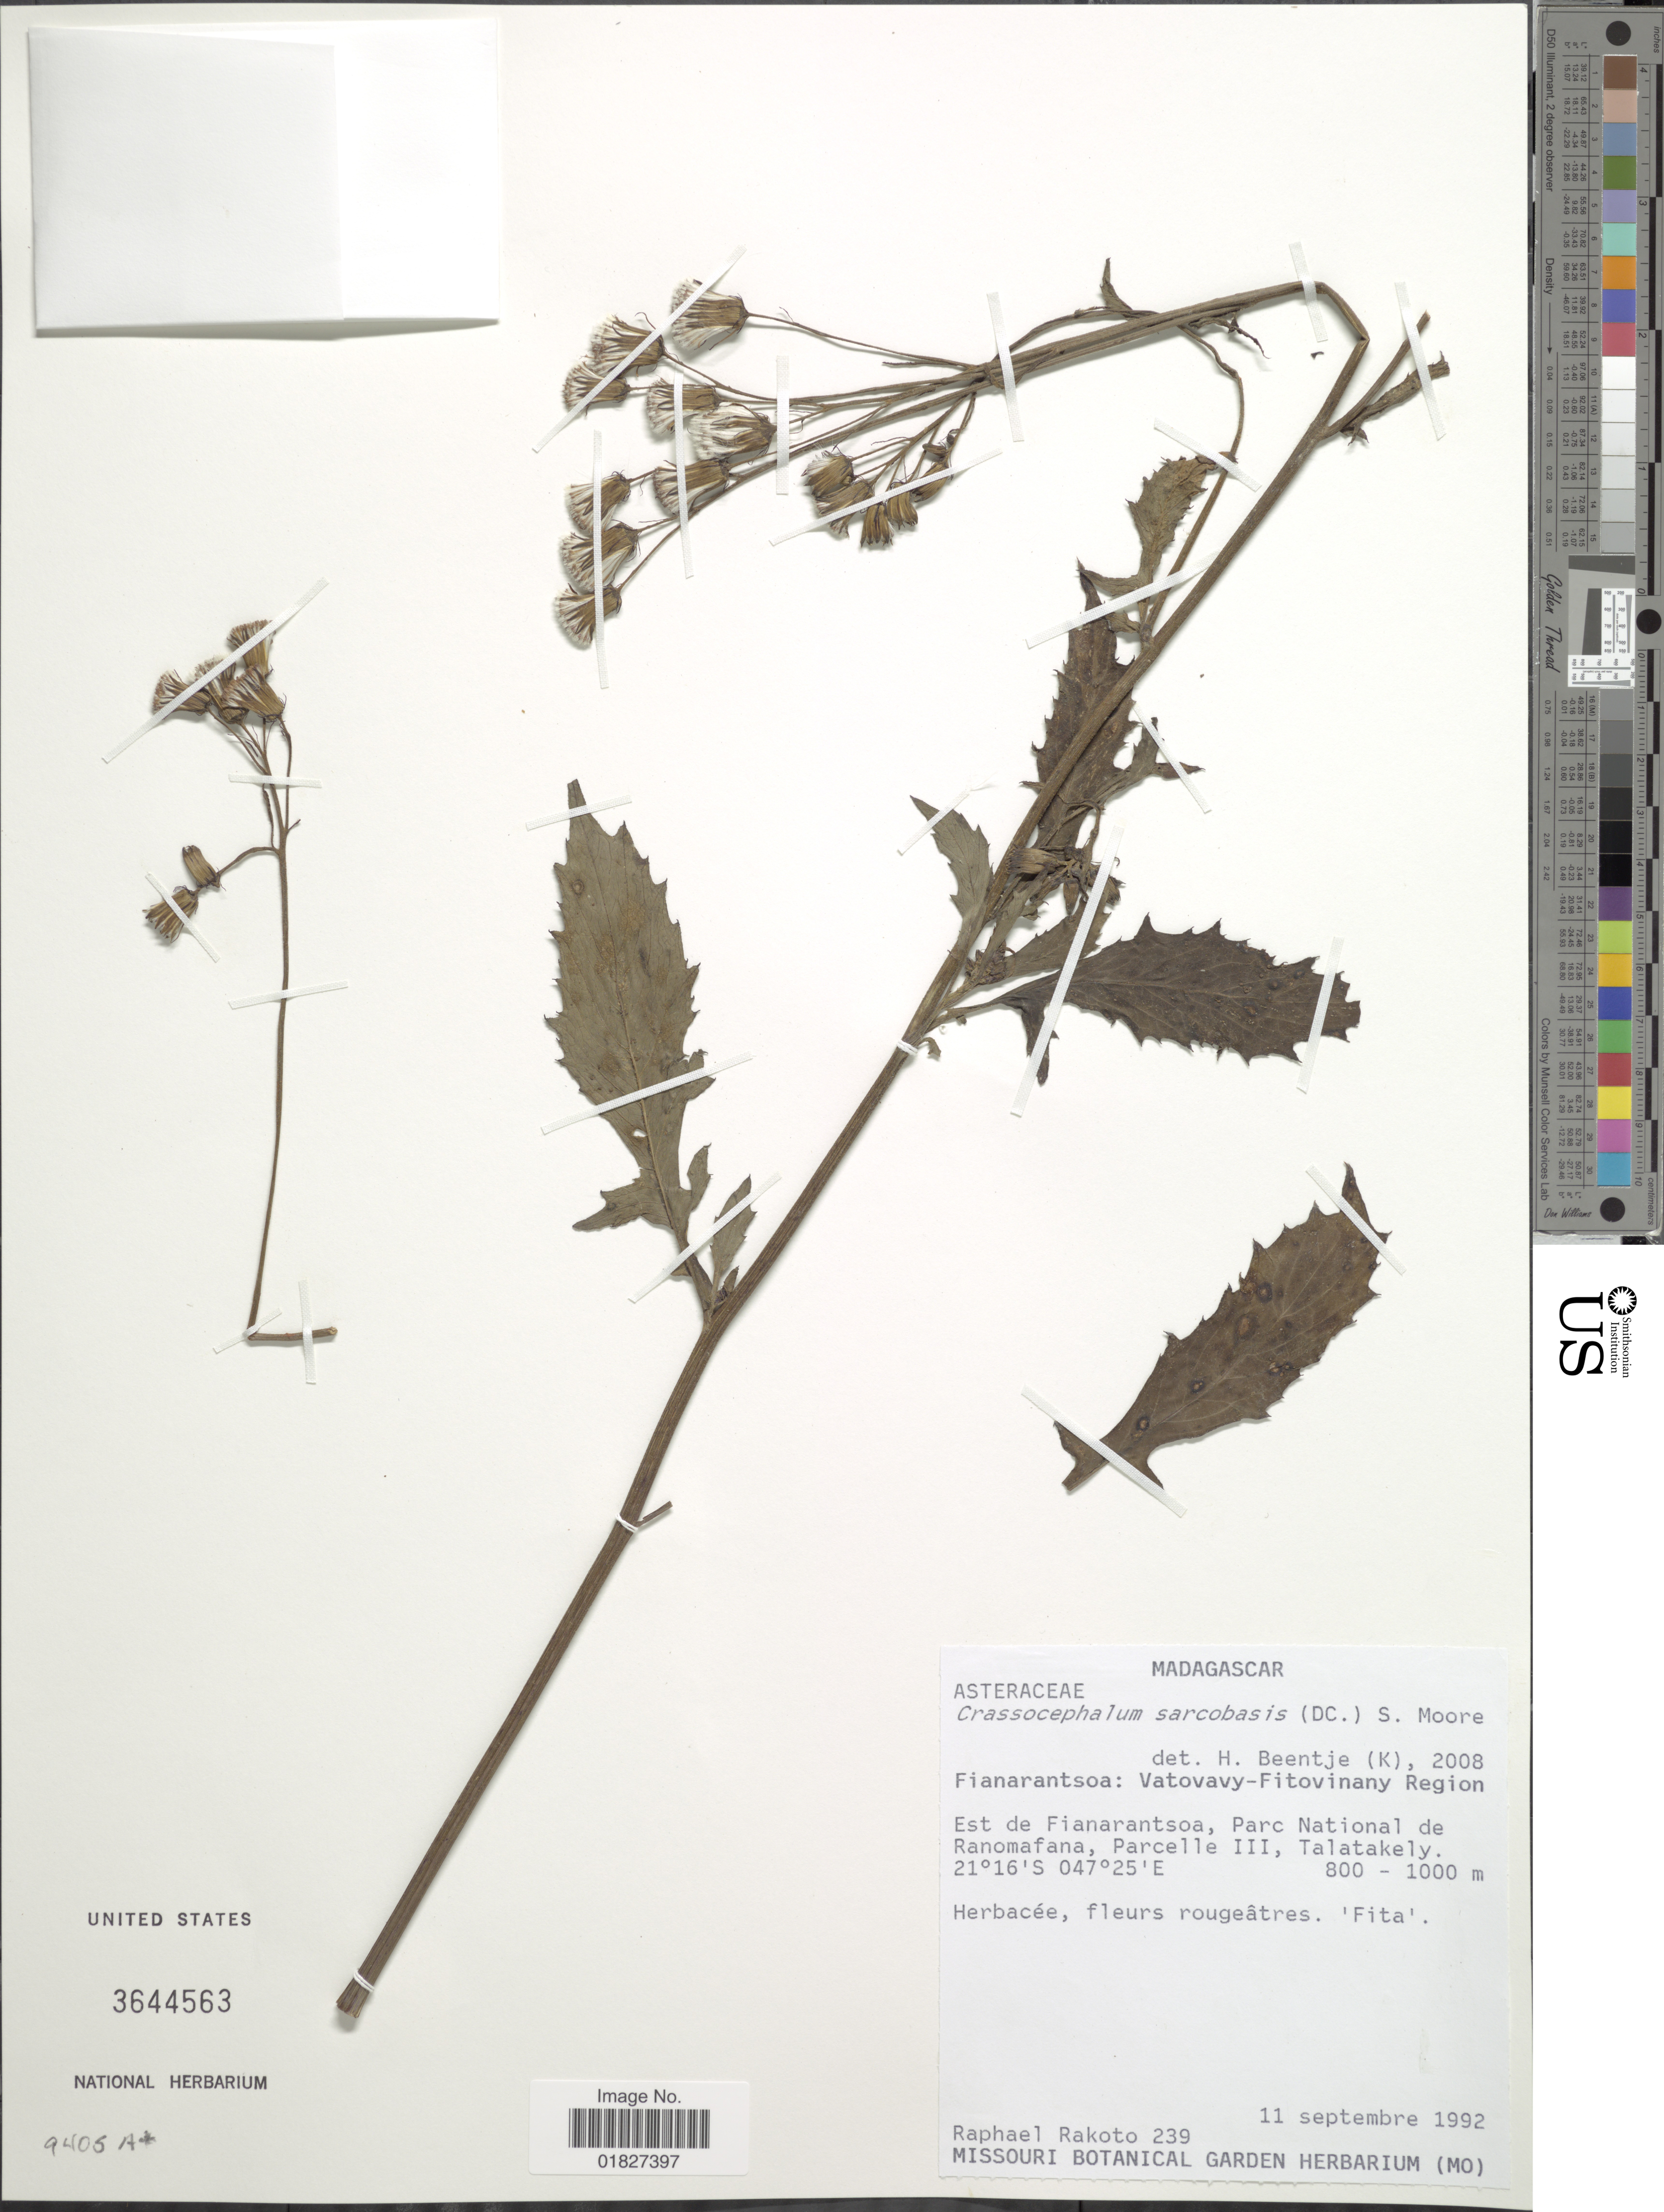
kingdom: Plantae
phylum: Tracheophyta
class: Magnoliopsida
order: Asterales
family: Asteraceae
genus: Gynura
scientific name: Gynura sarcobasis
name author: DC.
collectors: R. Rakoto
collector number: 239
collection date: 1992-09-11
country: Madagascar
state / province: Vatovavy Fitovinany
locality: Vatovavy-Fitovinany Region, est de Fianarantsoa, Parc National de Ranomafana, Parcelle III, Talatakely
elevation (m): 800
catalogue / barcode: US 3644563